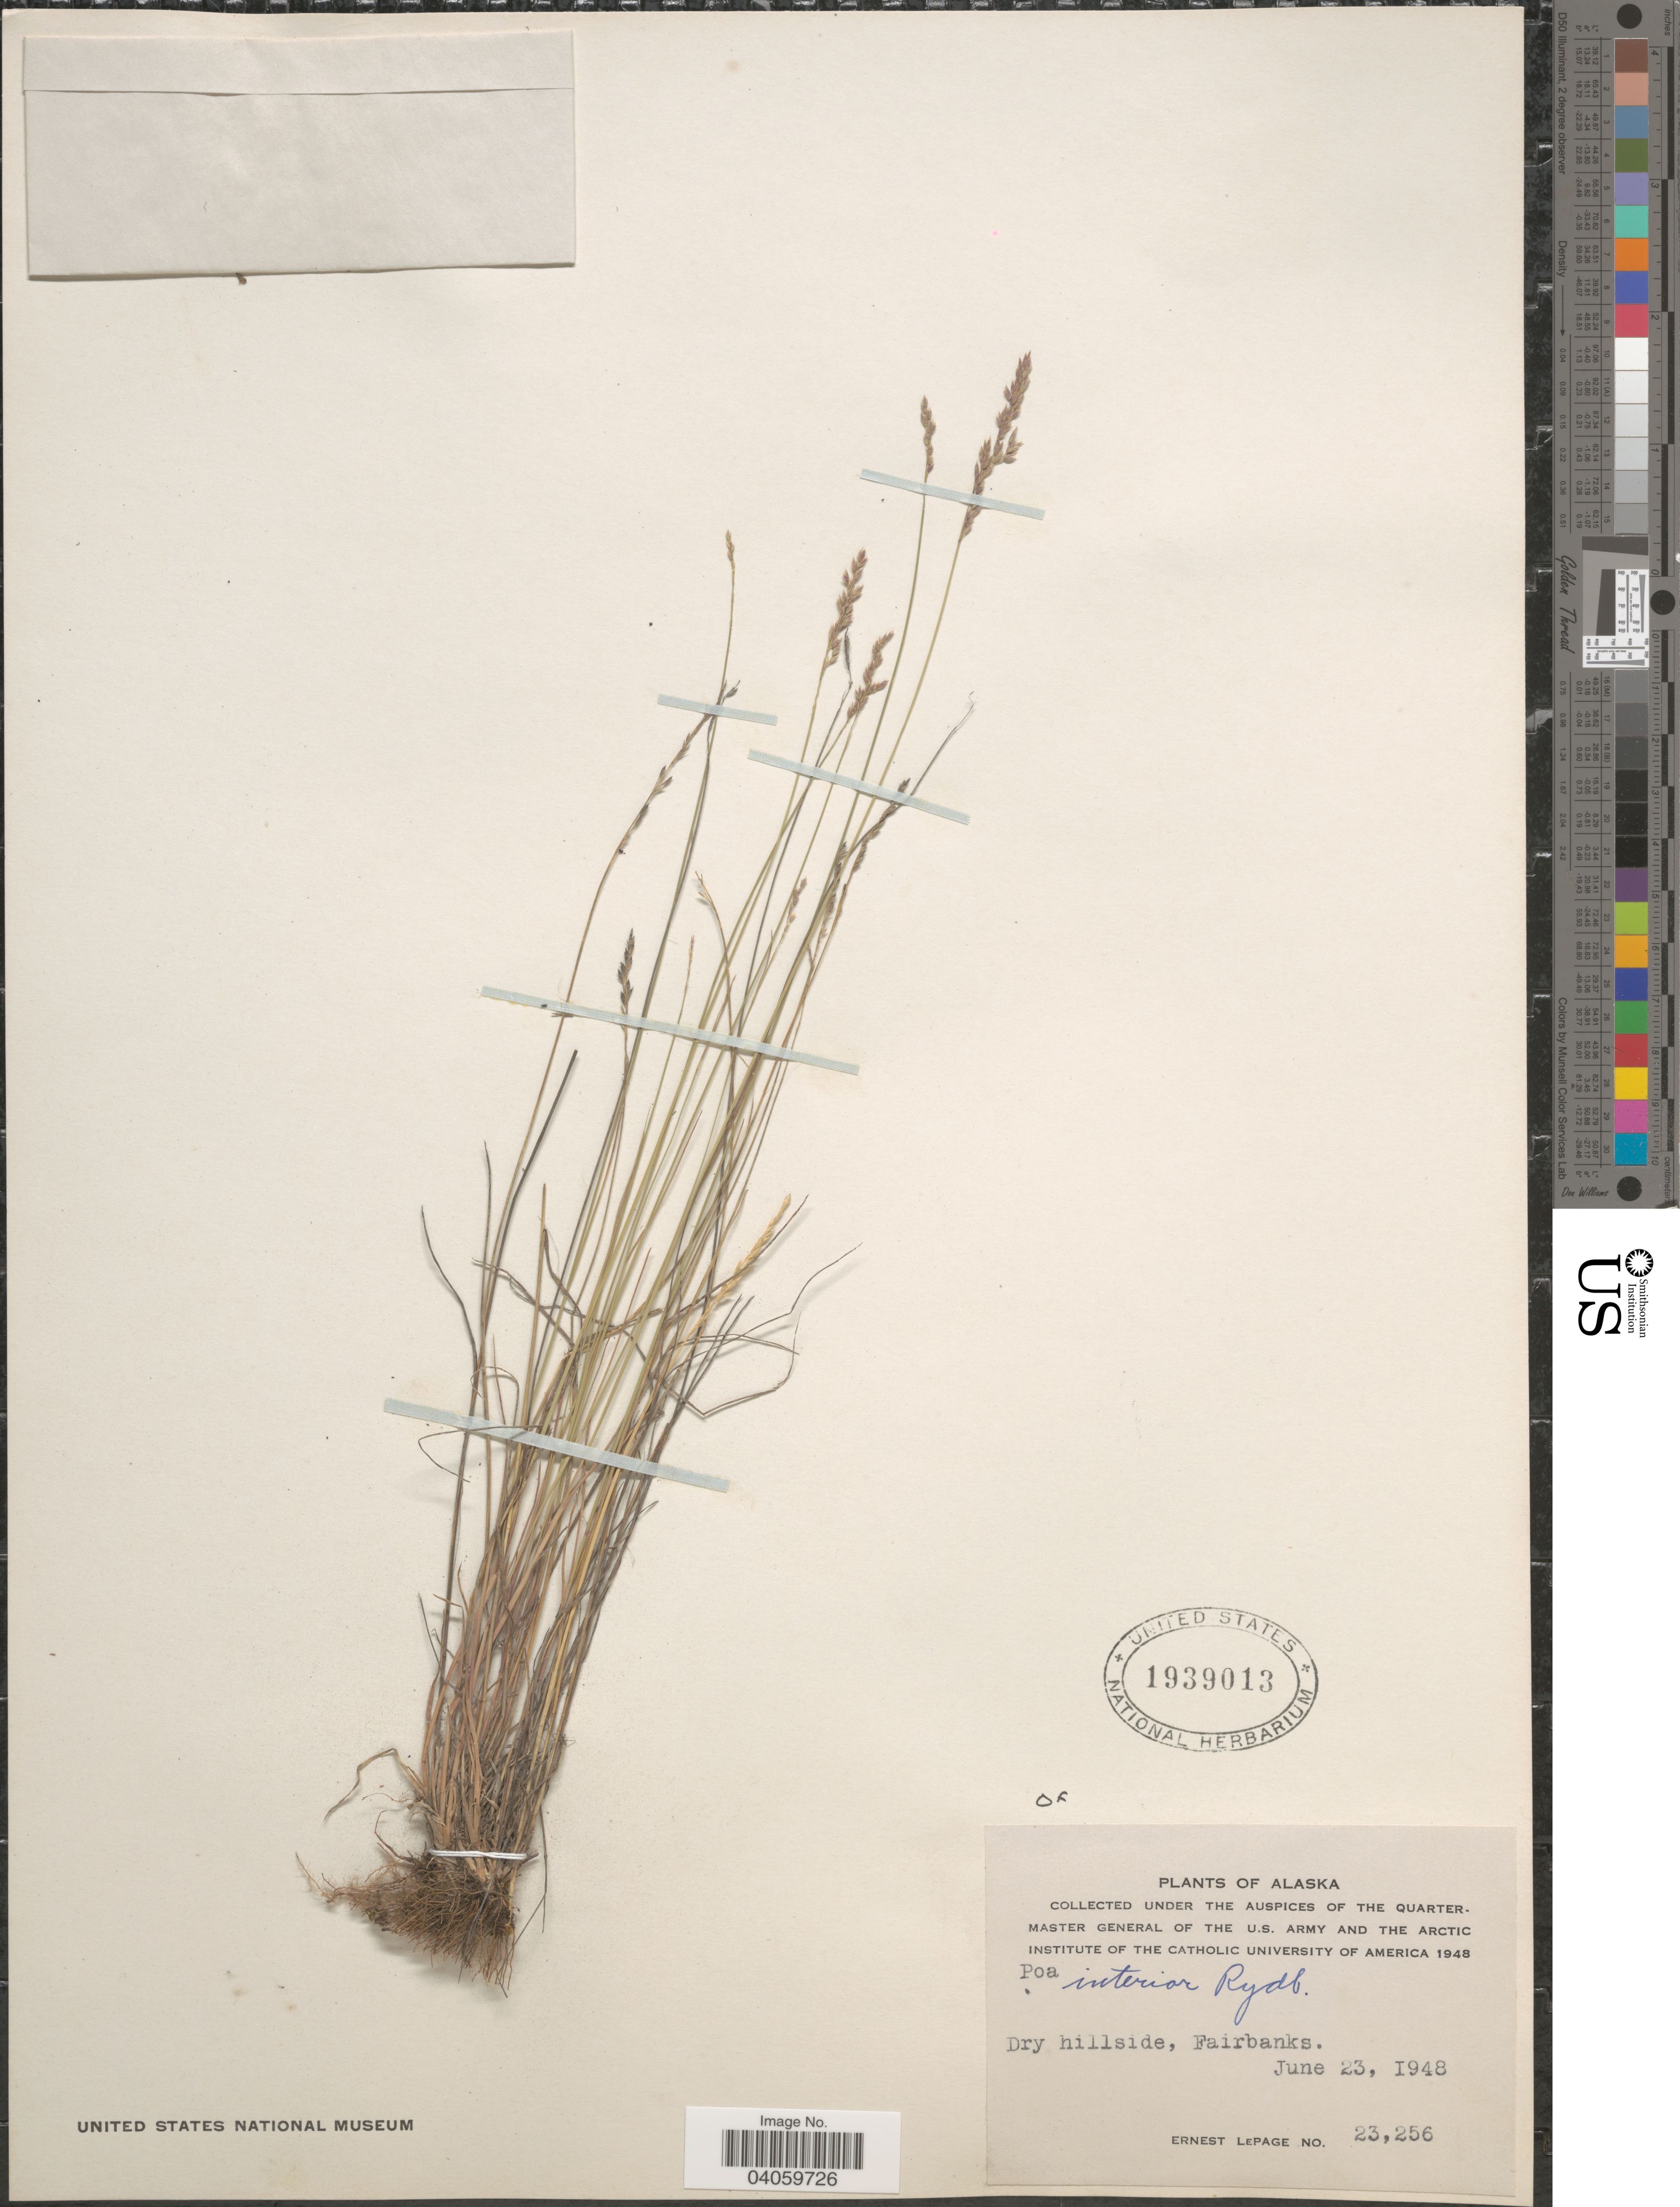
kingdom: Plantae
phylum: Tracheophyta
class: Liliopsida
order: Poales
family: Poaceae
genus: Poa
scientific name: Poa interior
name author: Rydb.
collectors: E. Lepage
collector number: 23256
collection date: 1948-06-23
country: United States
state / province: Alaska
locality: Dry hillside, Fairbanks.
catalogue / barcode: US 1939013